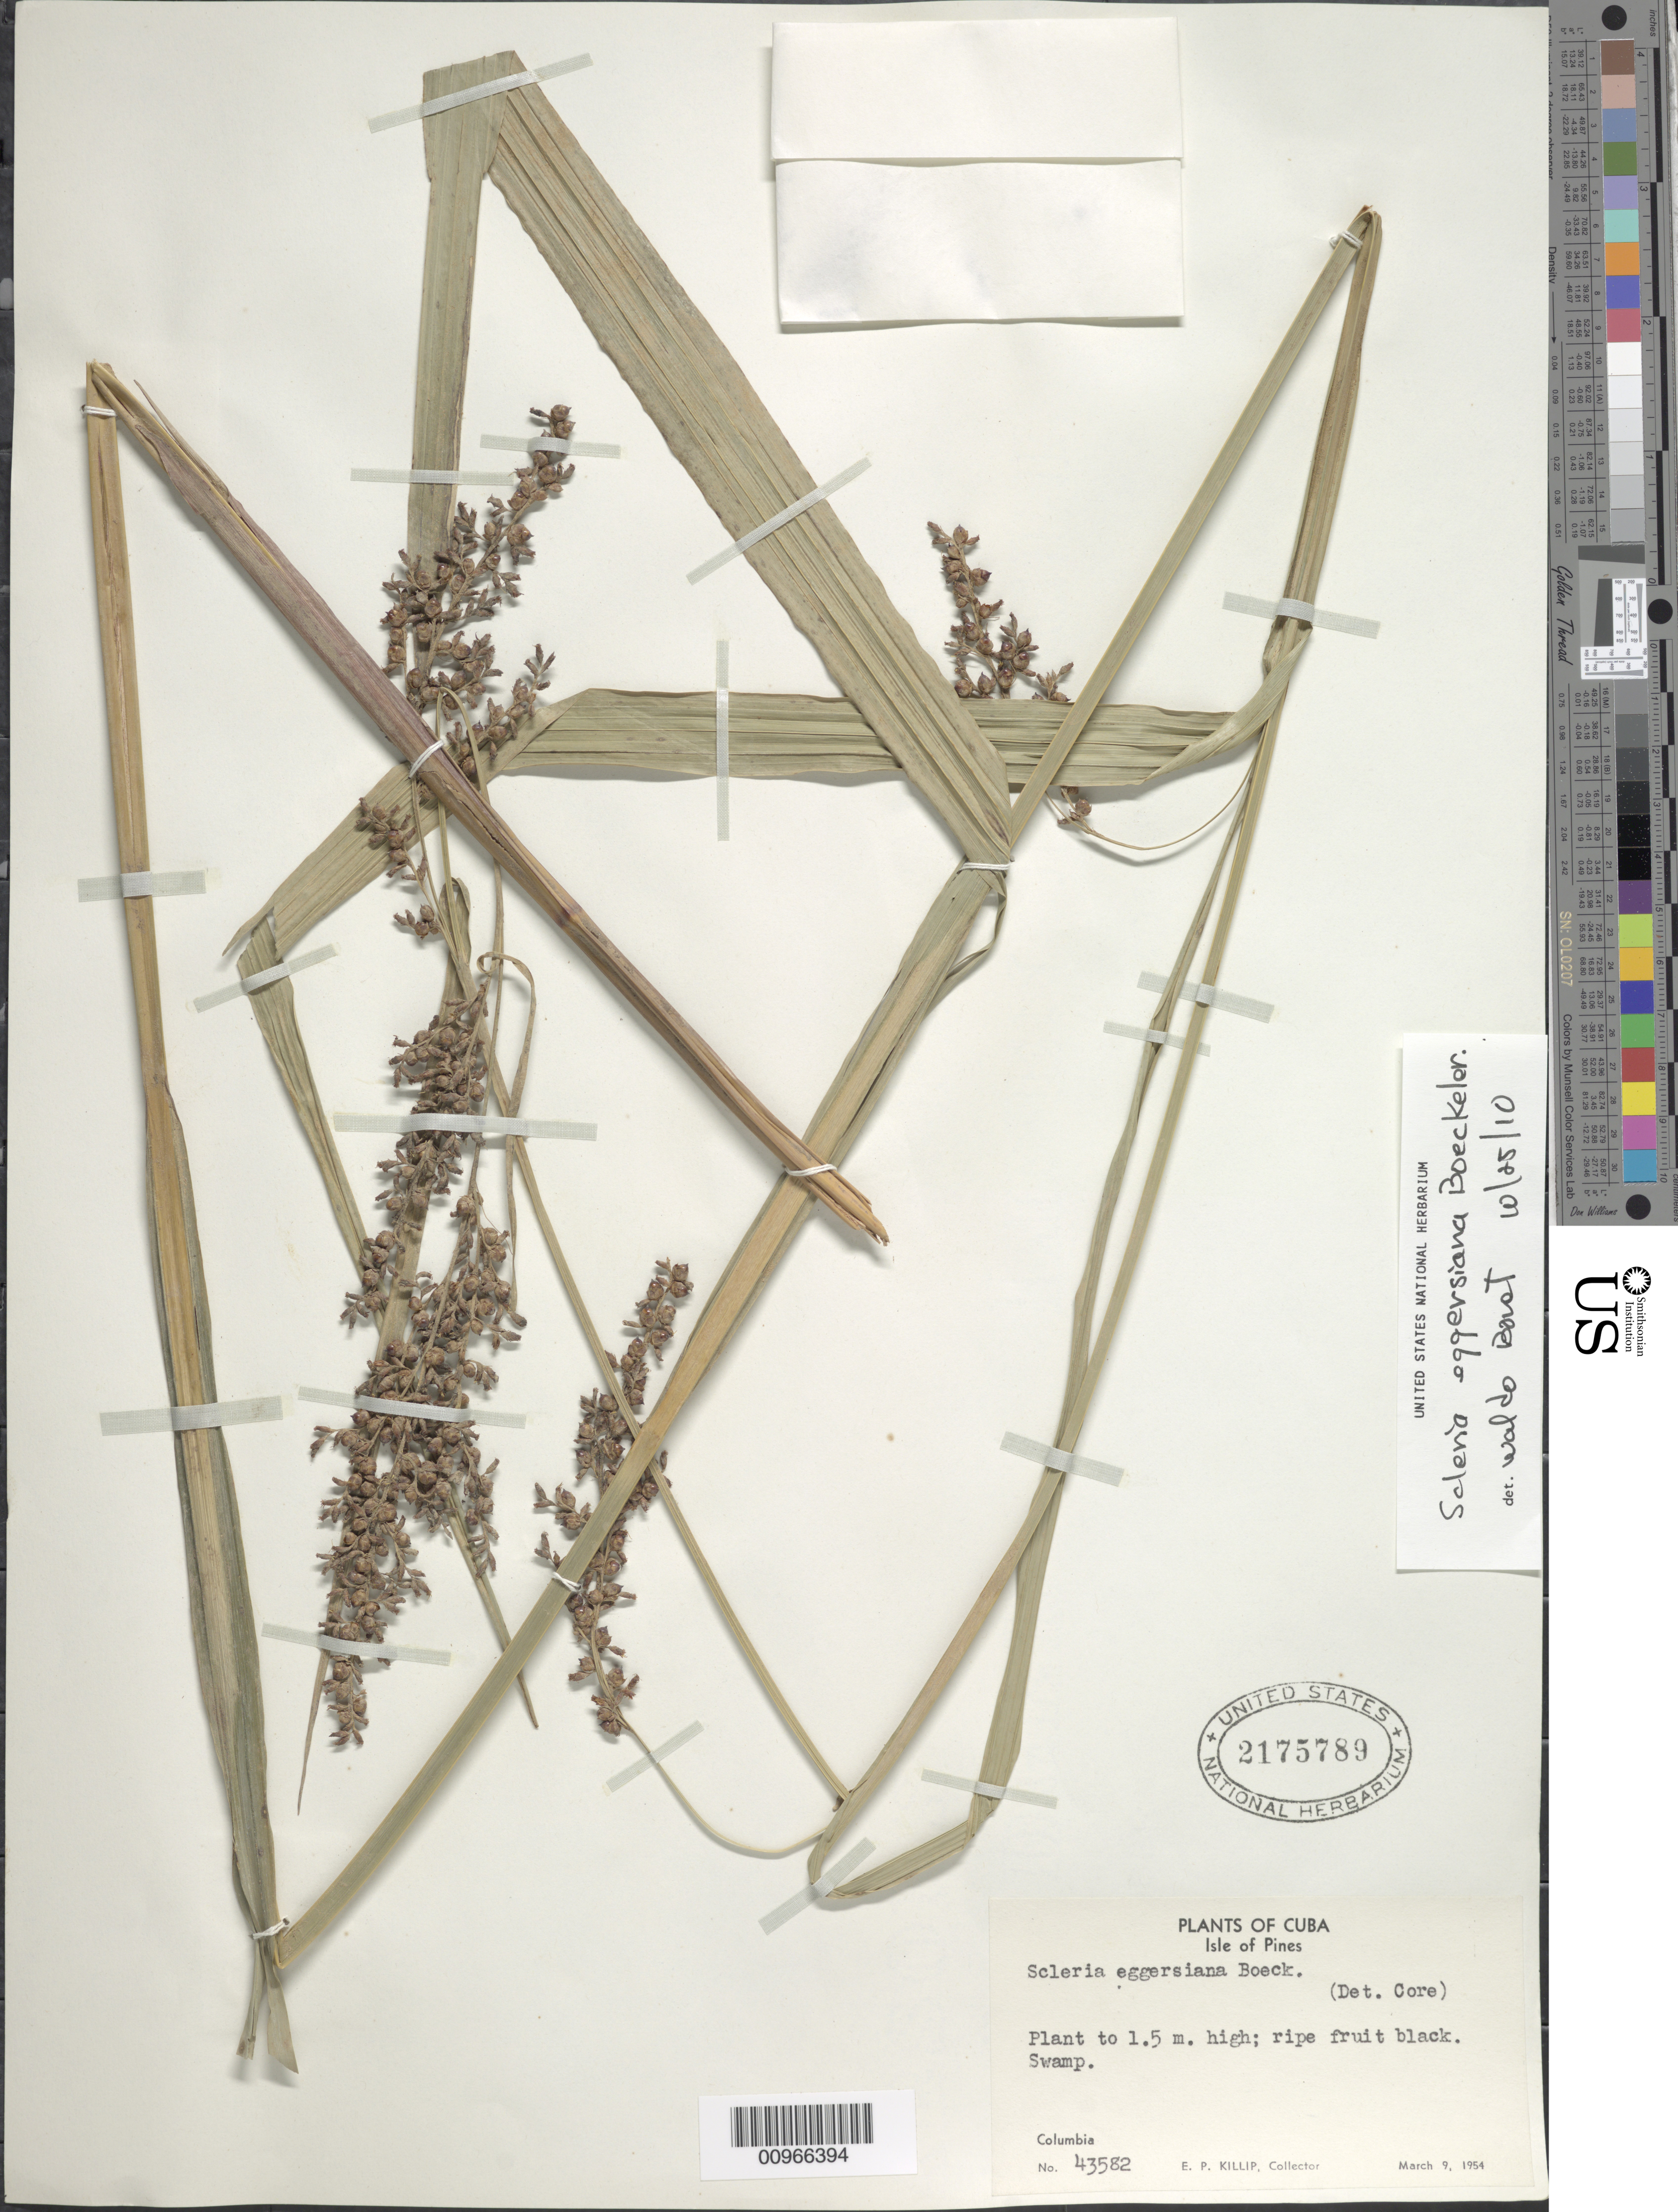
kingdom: Plantae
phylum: Tracheophyta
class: Liliopsida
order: Poales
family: Cyperaceae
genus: Scleria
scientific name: Scleria eggersiana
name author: Boeckeler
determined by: Core, E. L.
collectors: E. P. Killip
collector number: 43582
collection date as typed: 09 Mar 1954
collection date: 1954-03-09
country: Cuba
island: Isla de la Juventud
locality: Columbia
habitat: Swamp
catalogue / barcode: US 2175789